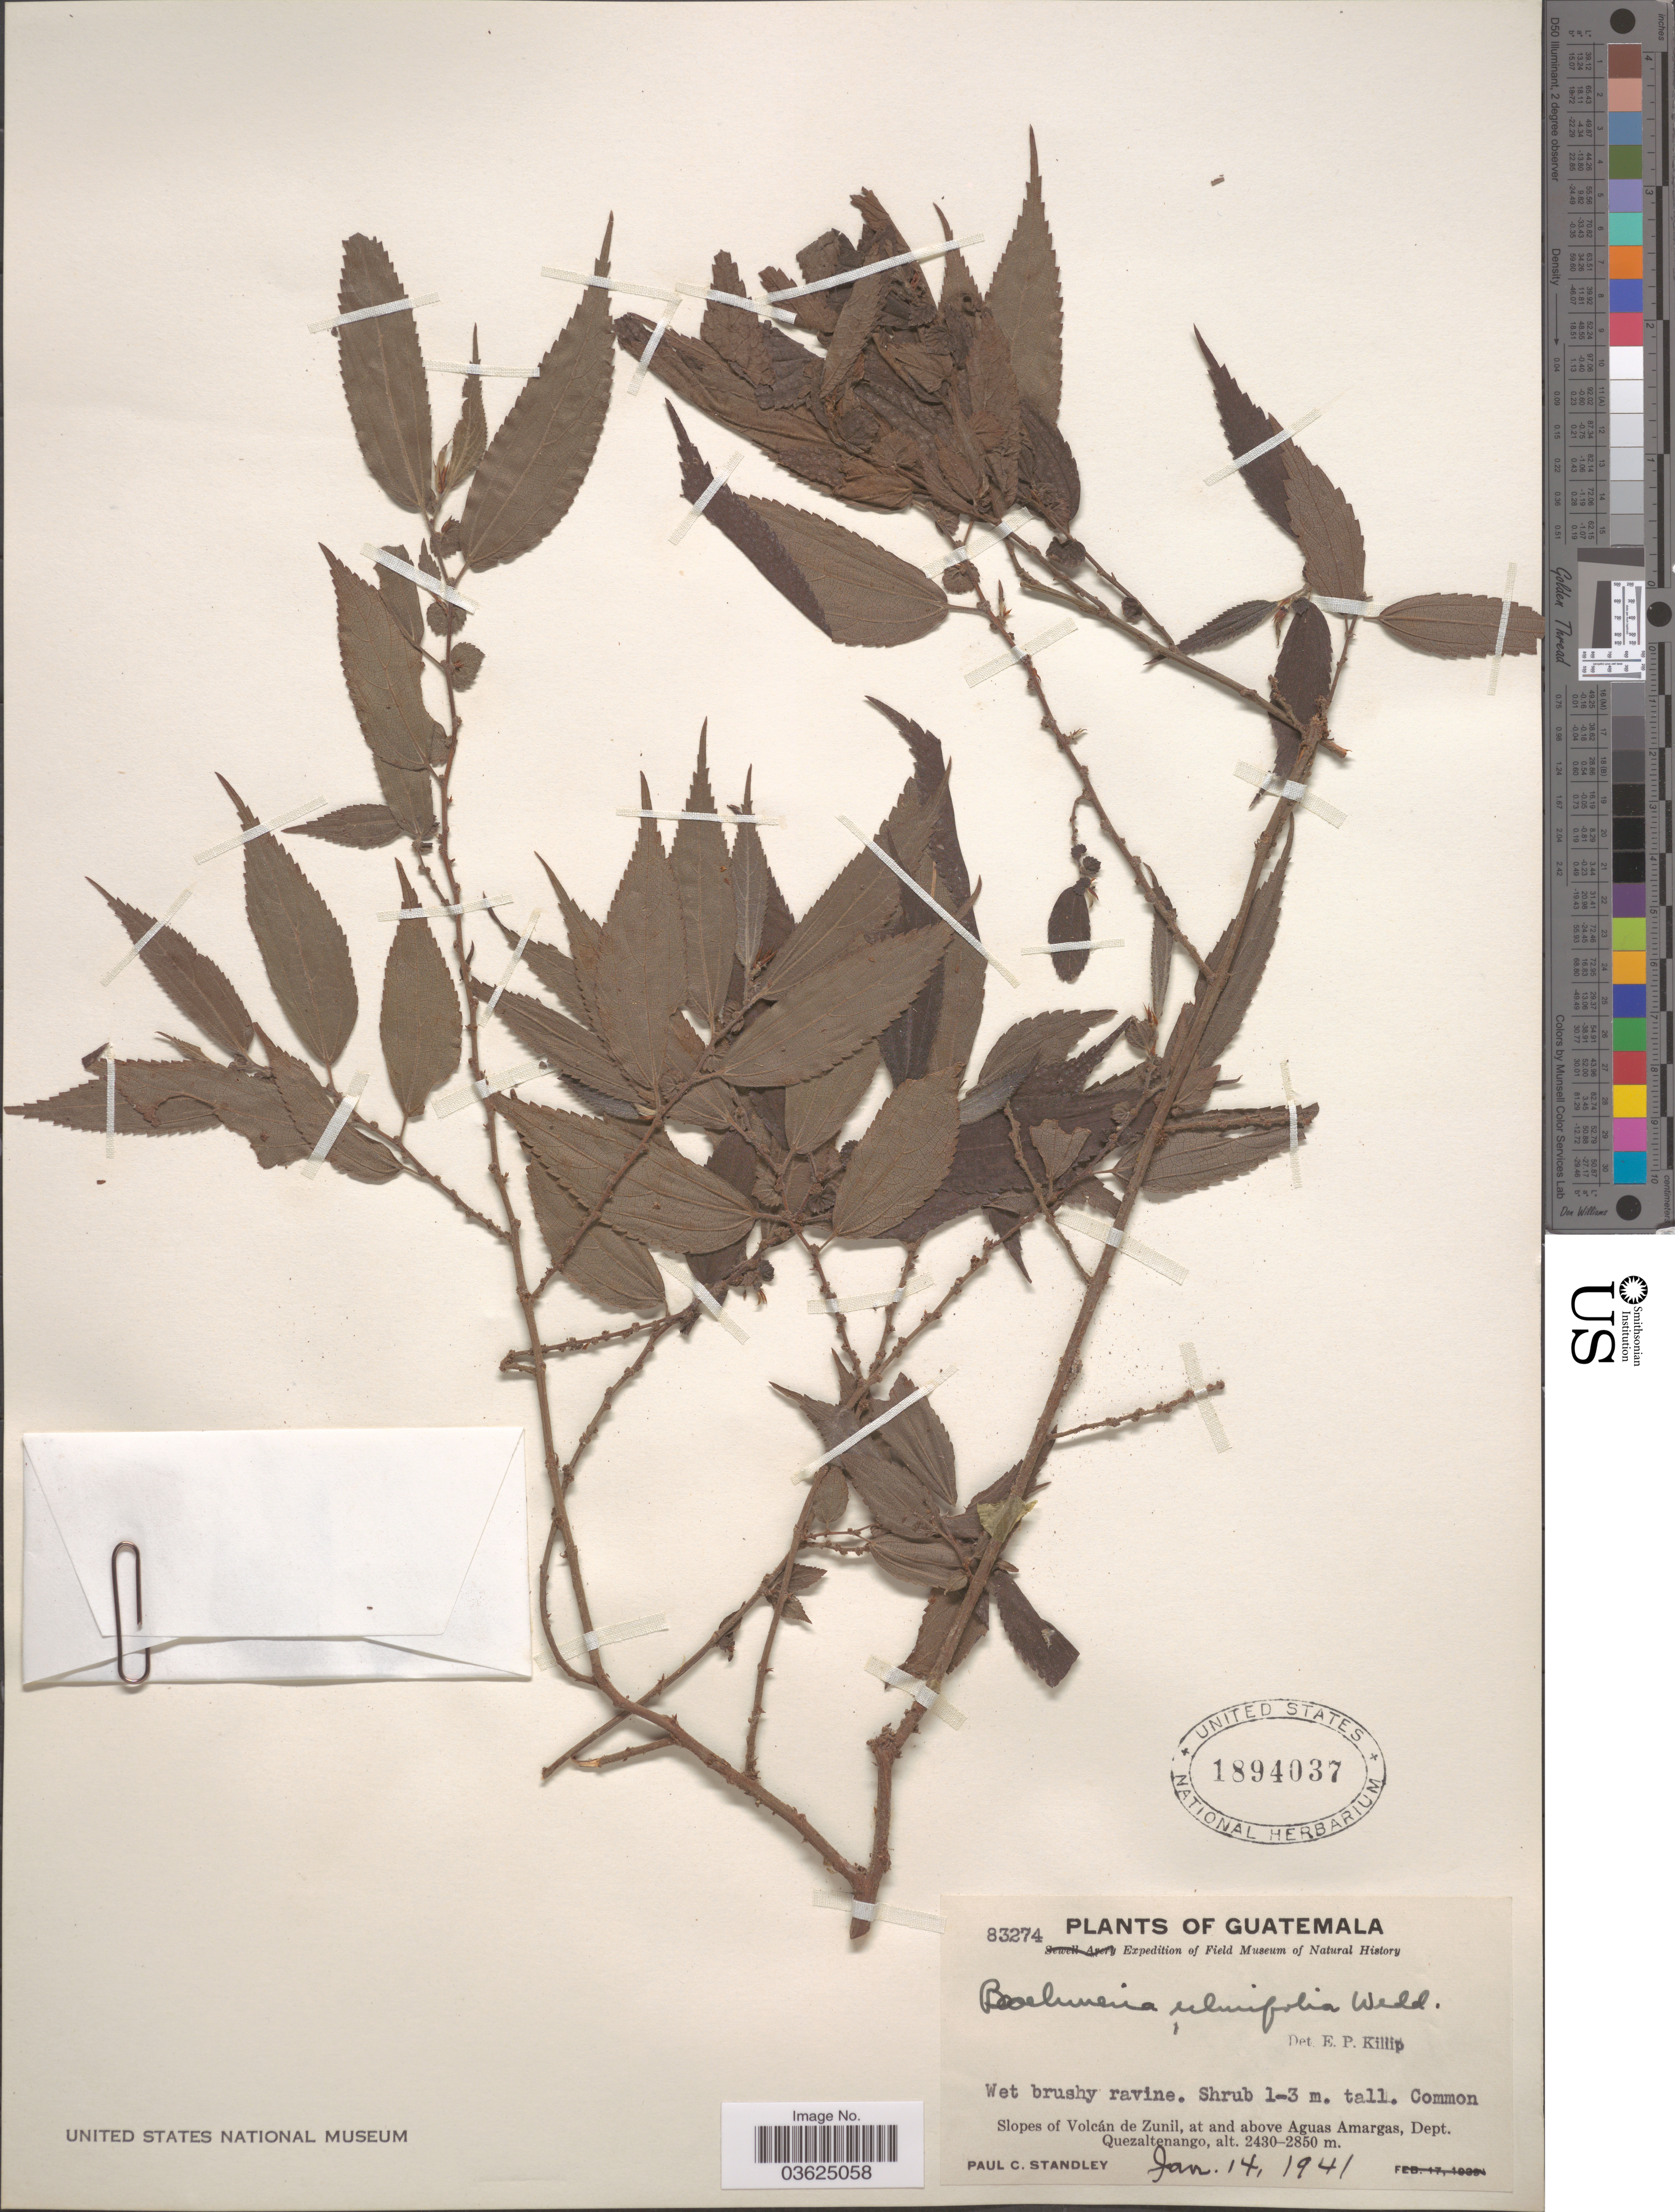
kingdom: Plantae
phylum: Tracheophyta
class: Magnoliopsida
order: Rosales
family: Urticaceae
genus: Boehmeria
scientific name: Boehmeria ulmifolia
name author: Wedd.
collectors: P. C. Standley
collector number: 83274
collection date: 1941-01-14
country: Guatemala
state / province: Quetzaltenango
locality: Slopes of Volcán de Zunil, at and above Aguas Amargas, Dept. Quezaltenango.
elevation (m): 2430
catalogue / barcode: US 1894037